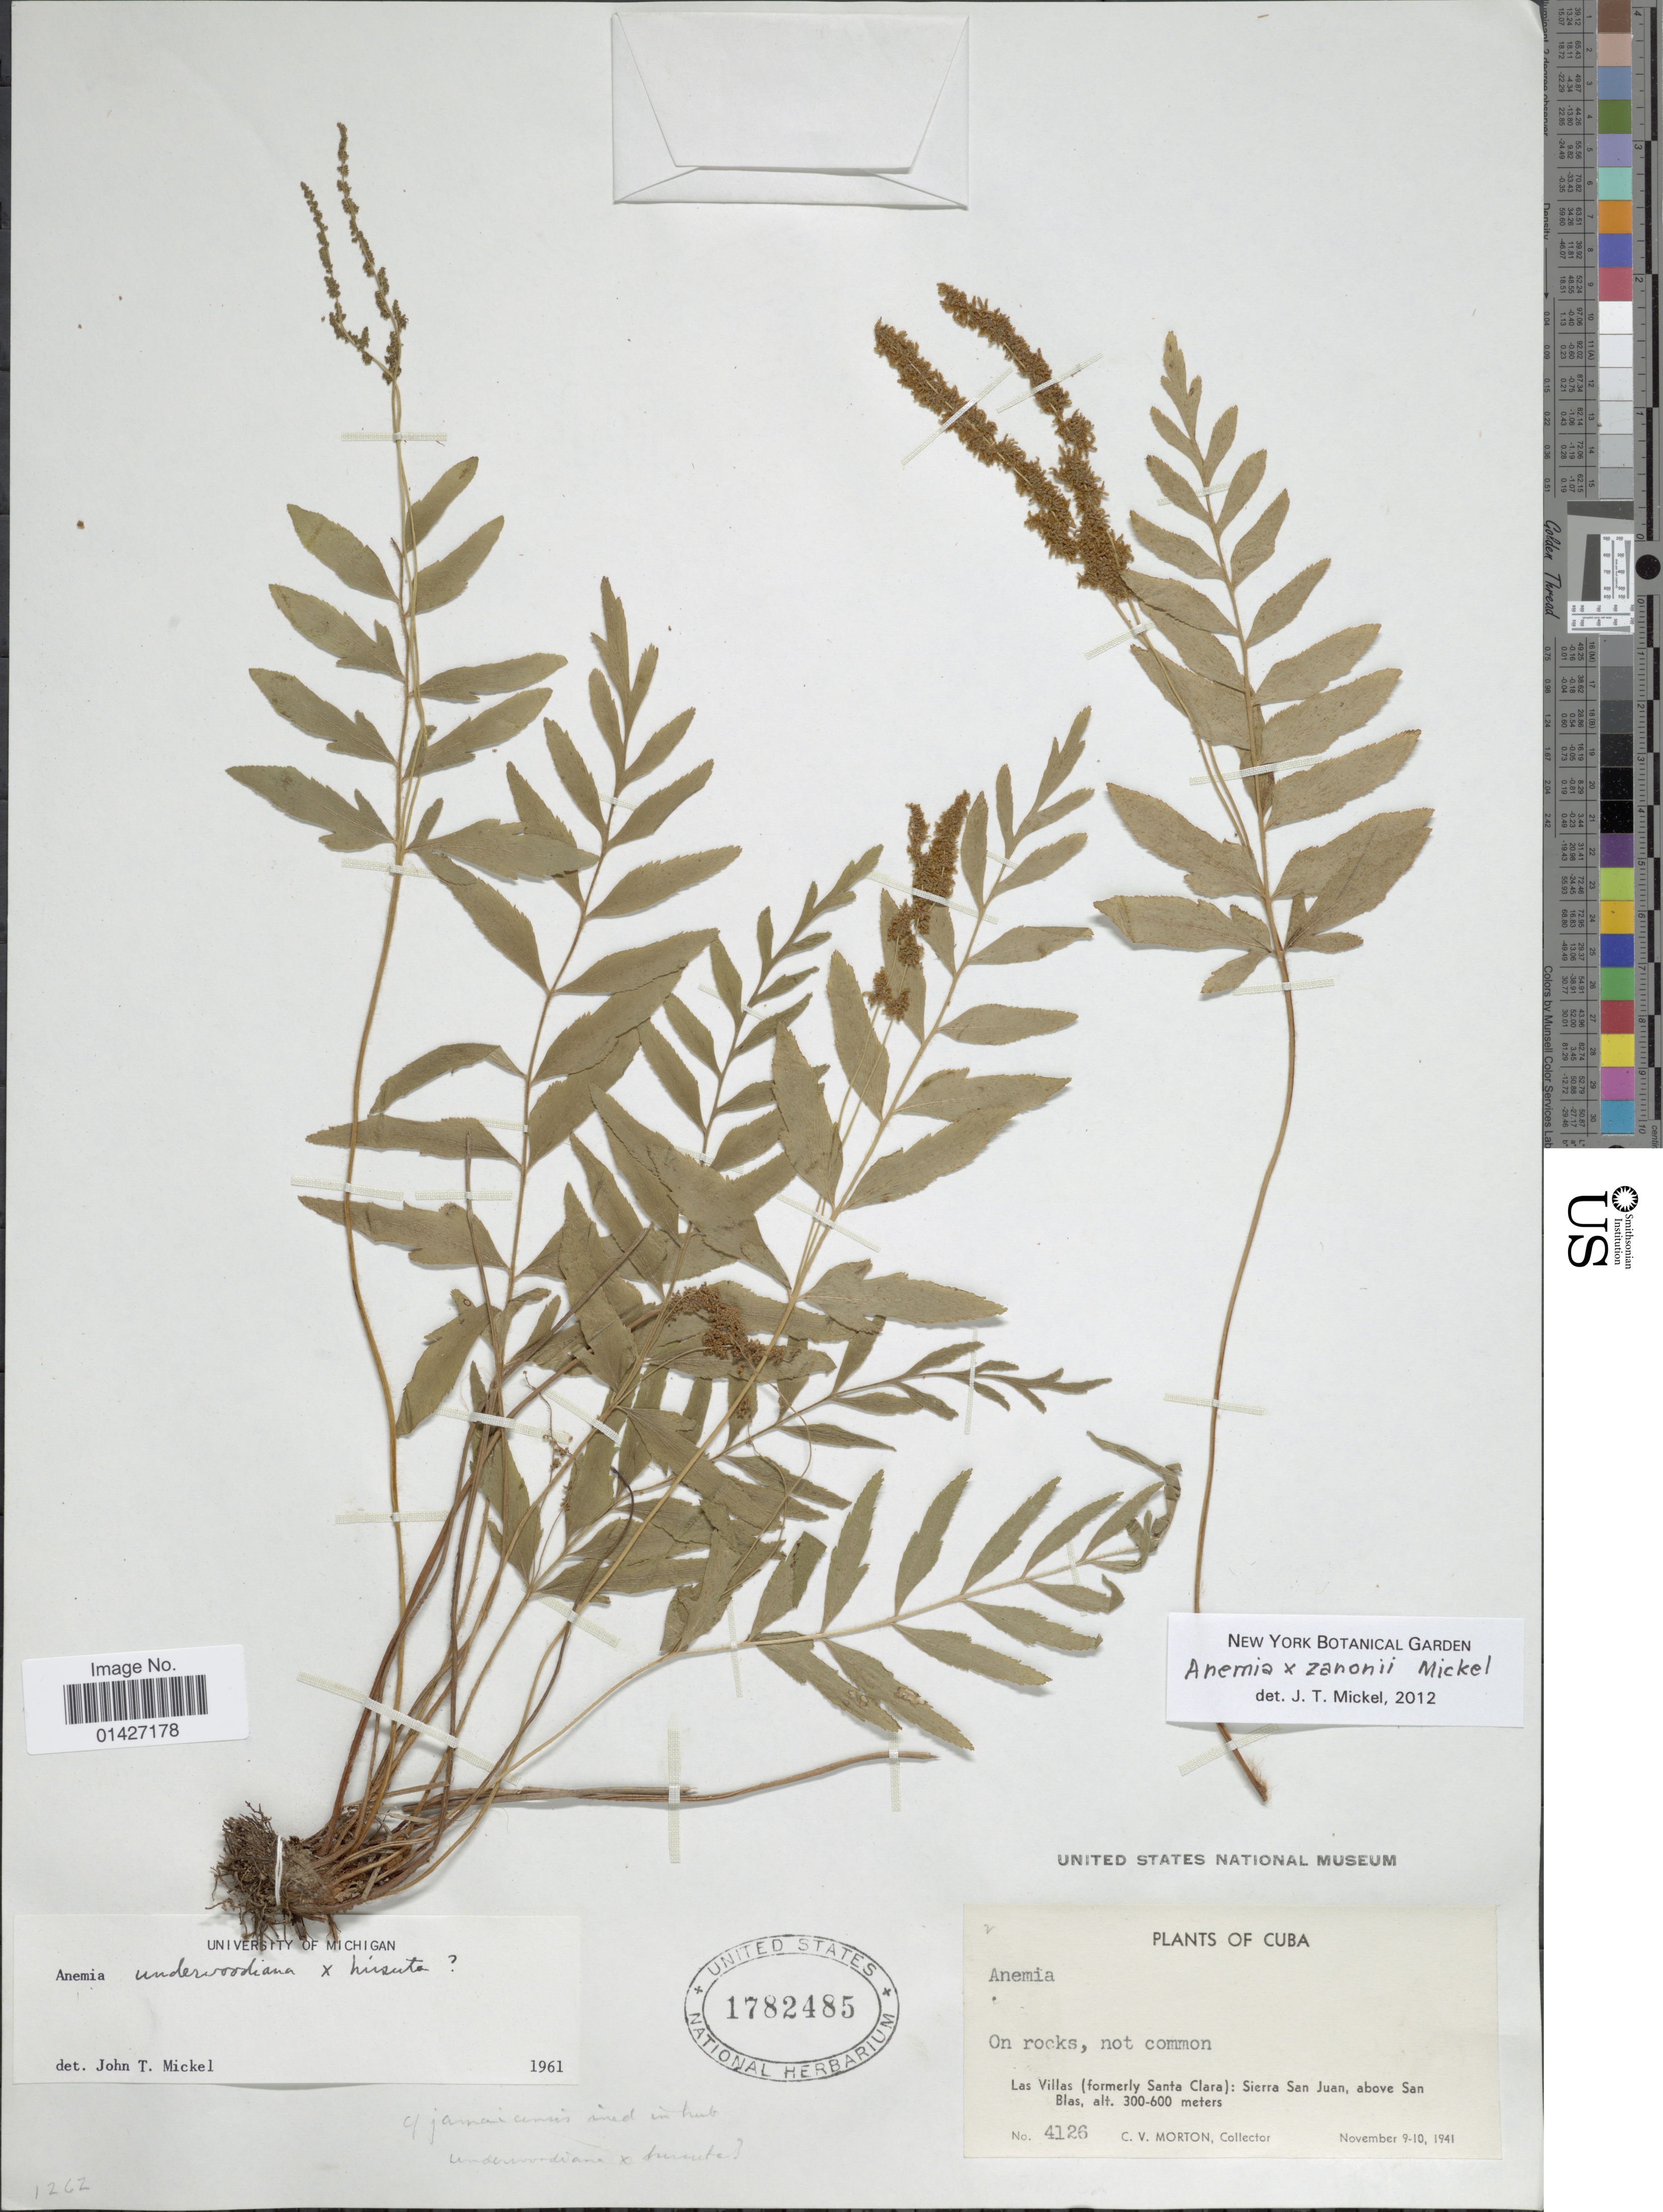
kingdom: Plantae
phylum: Tracheophyta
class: Polypodiopsida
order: Schizaeales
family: Anemiaceae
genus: Anemia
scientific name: Anemia x zanonii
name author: Mickel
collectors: C. V. Morton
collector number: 4126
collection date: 1941-11-09/1941-11-10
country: Cuba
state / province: Las Villas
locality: Las Villas (formerly santa Clara): Sierra San Juan, above San Blas.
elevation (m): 300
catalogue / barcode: US 1782485